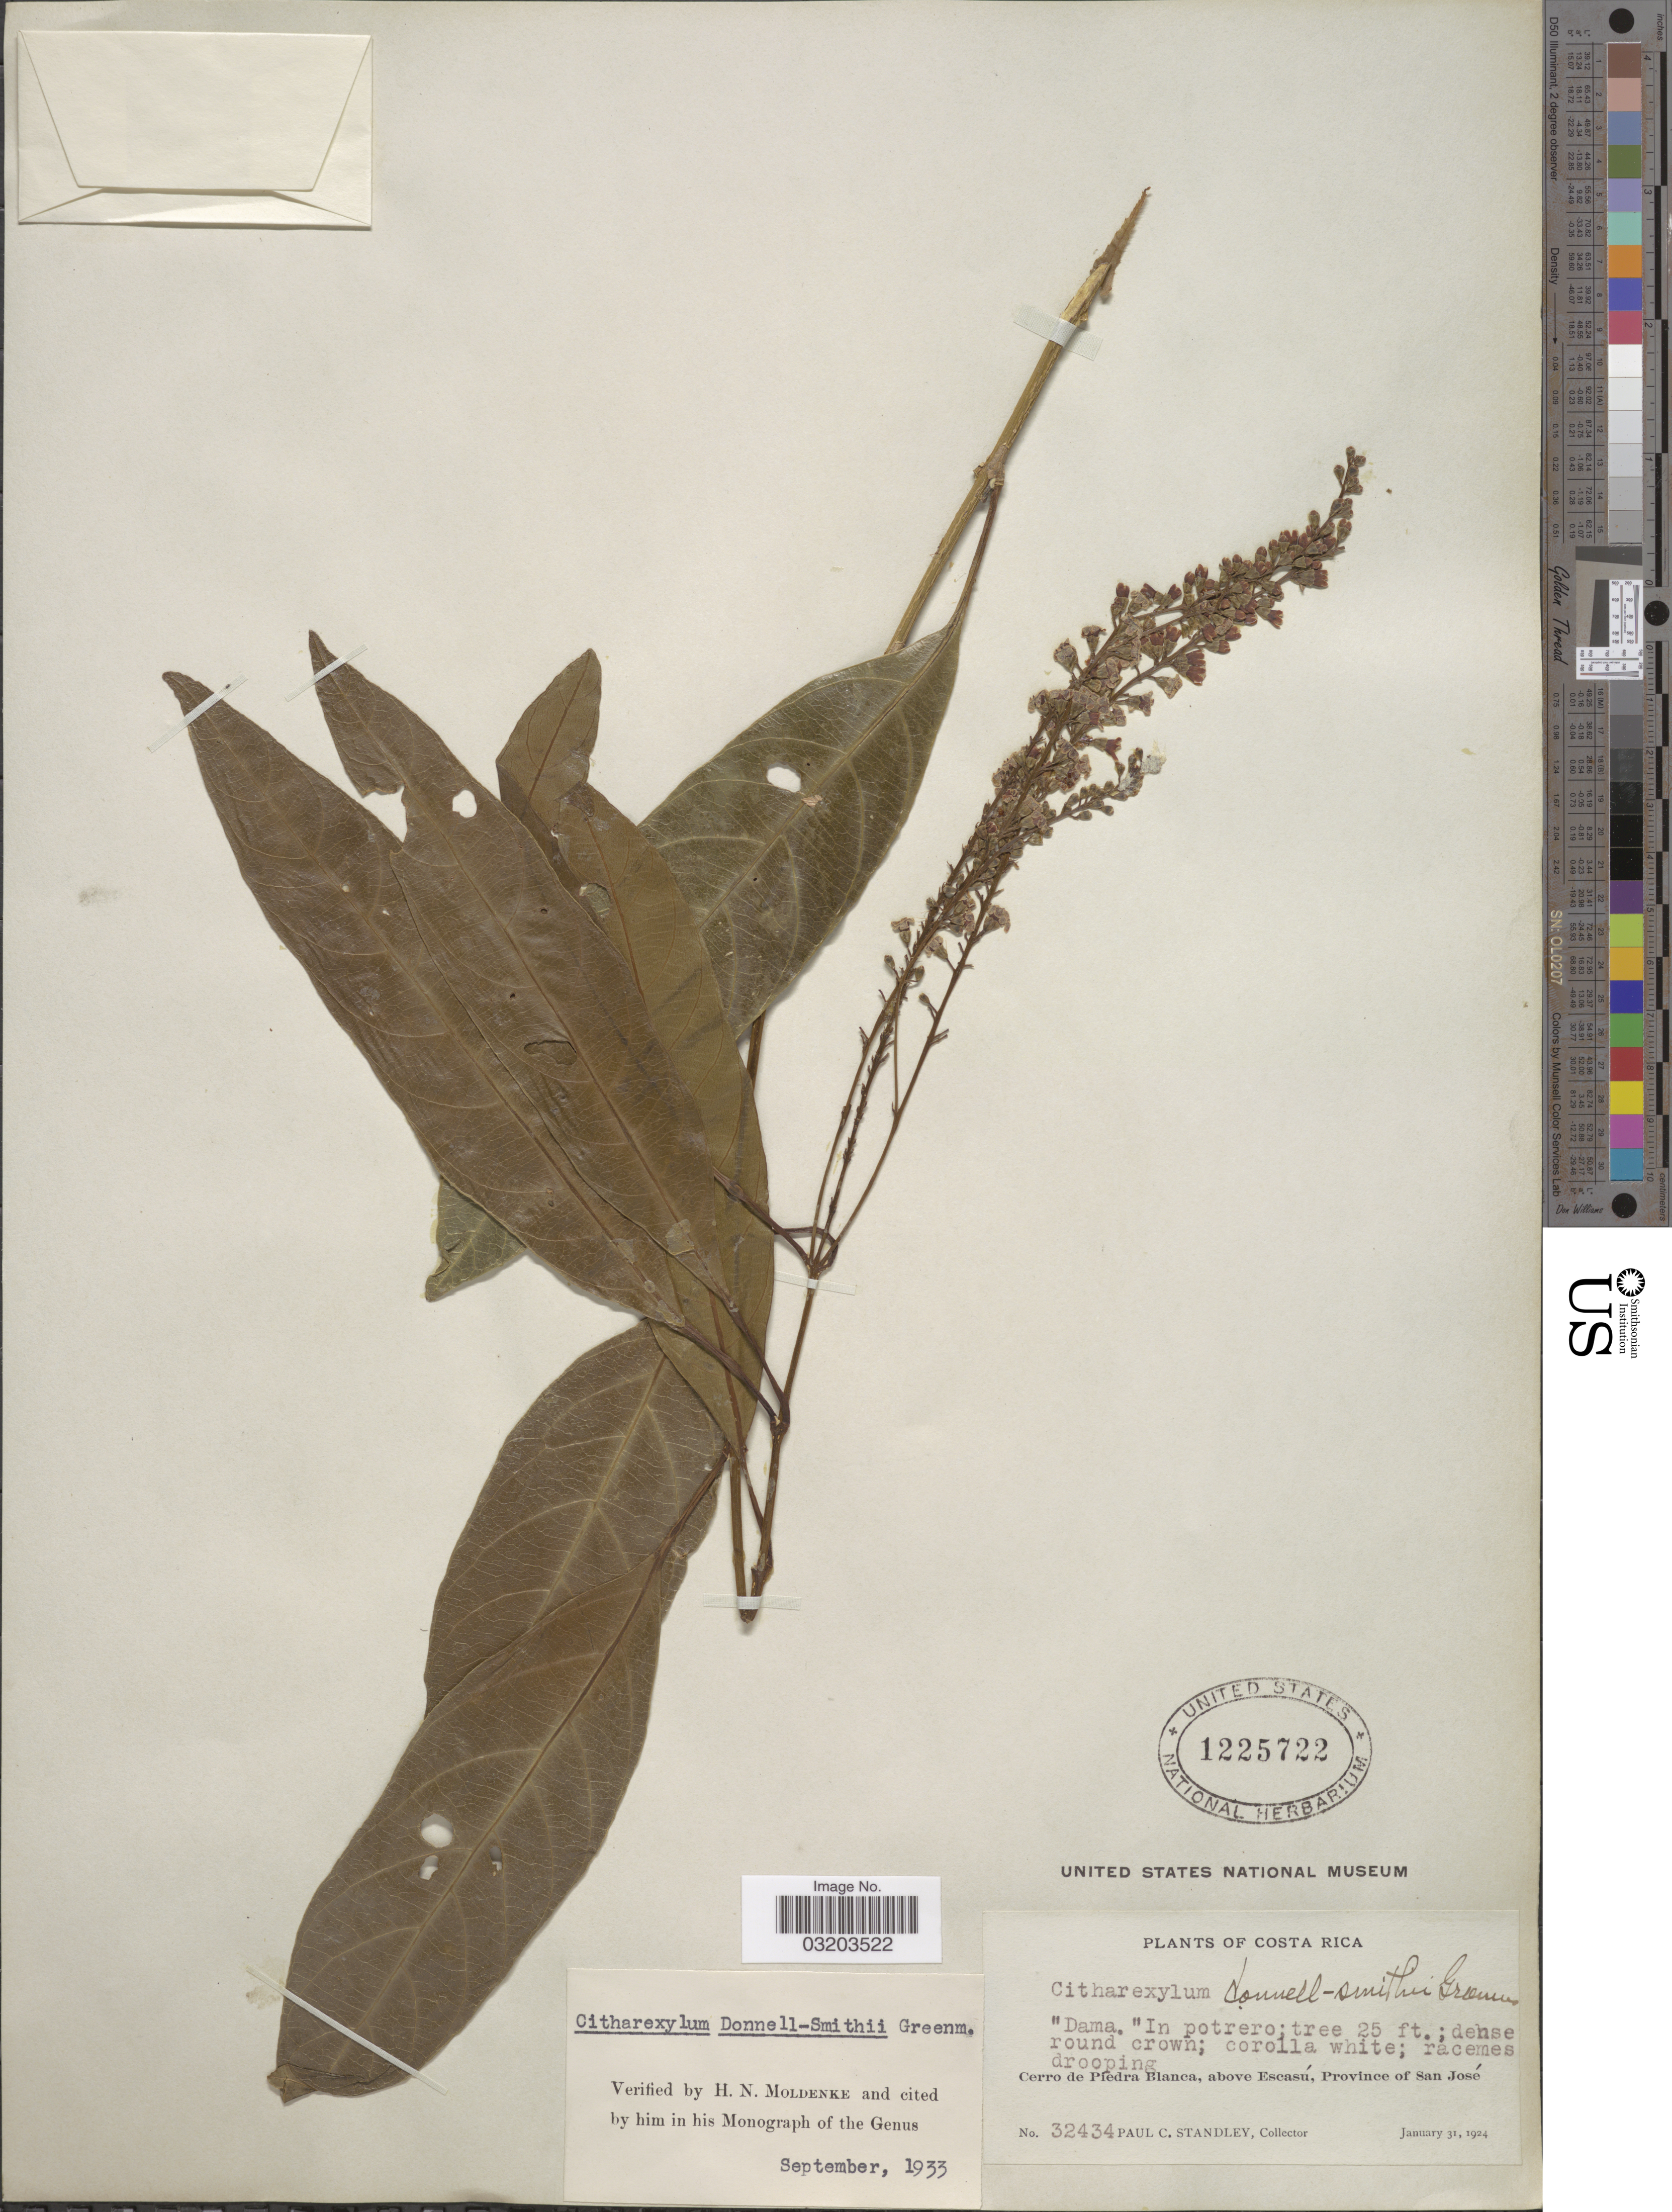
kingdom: Plantae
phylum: Tracheophyta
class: Magnoliopsida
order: Lamiales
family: Verbenaceae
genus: Citharexylum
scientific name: Citharexylum donnell-smithii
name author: Greenm.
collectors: P. C. Standley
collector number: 32434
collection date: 1924-01-31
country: Costa Rica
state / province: San José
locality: Cerro de Píedra Blanca, above Escasú.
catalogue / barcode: US 1225722